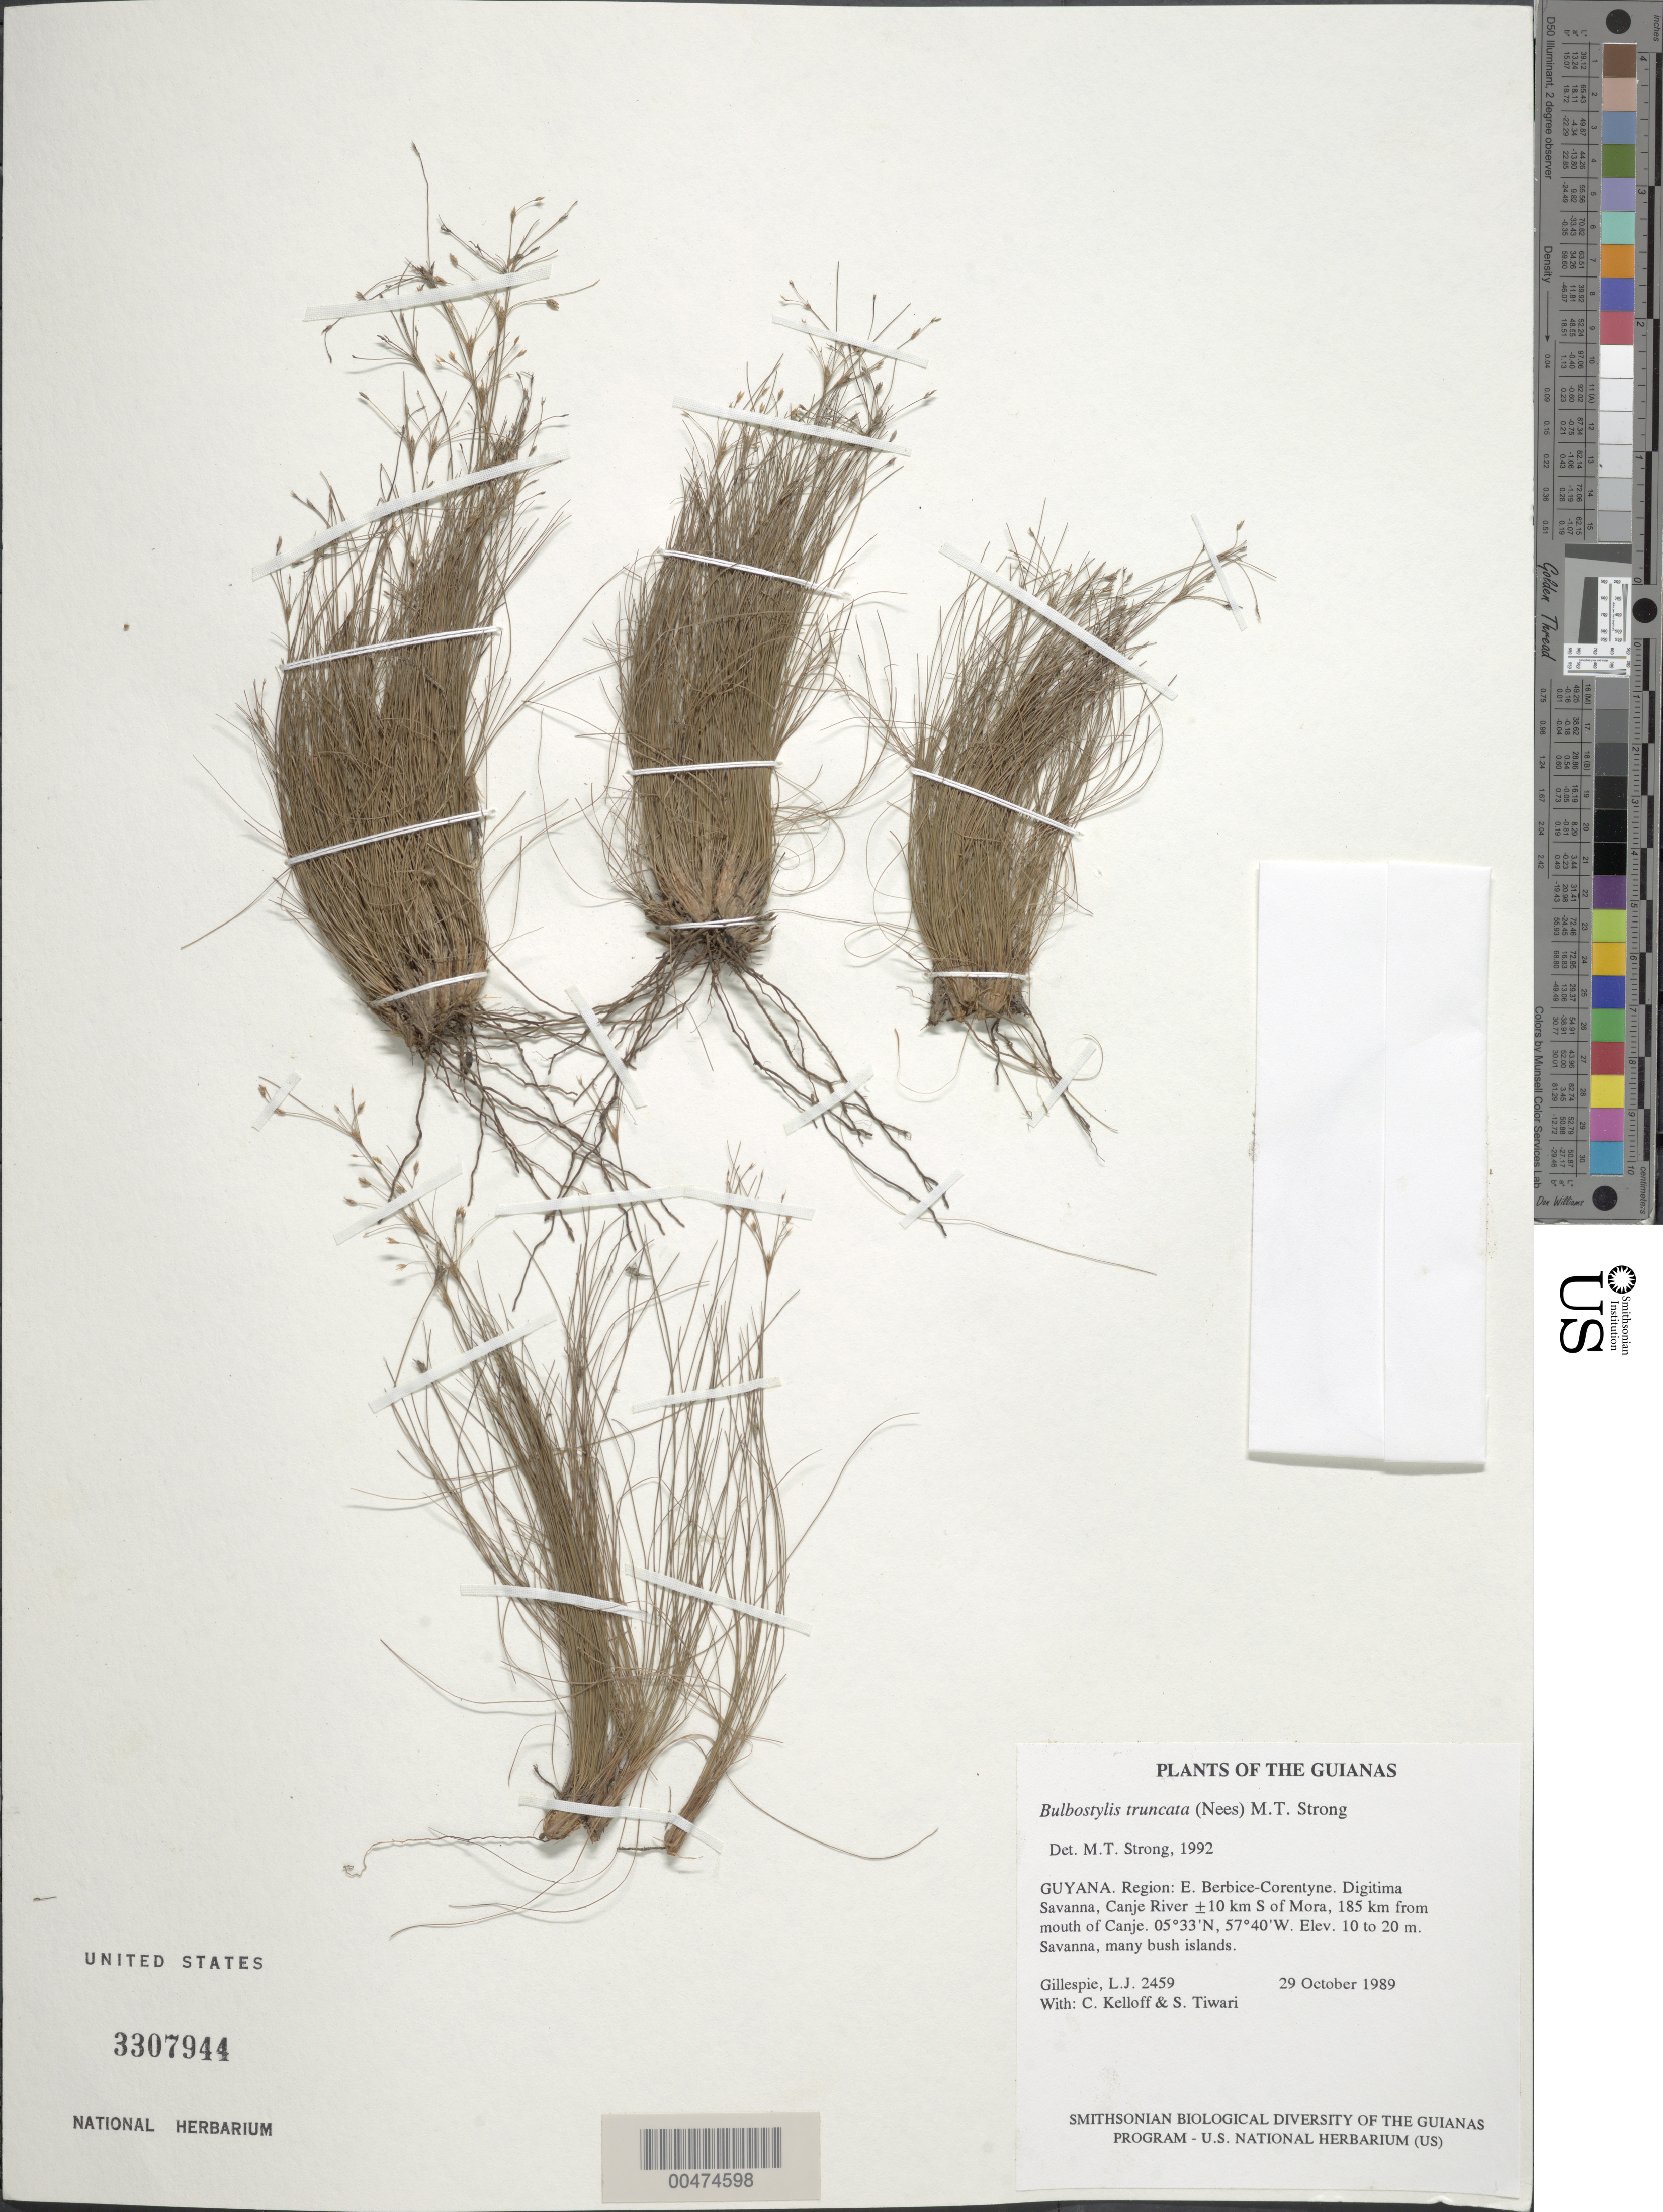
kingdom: Plantae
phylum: Tracheophyta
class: Liliopsida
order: Poales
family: Cyperaceae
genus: Bulbostylis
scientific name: Bulbostylis truncata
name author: (Nees) M.T. Strong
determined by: Strong, M. T., (US), Smithsonian Institution - National Museum of Natural History (UNITED STATES)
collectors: L. J. Gillespie, C. L. Kelloff & S. Tiwari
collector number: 2459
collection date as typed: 29 October 1989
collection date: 1989-10-29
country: Guyana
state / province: E. Berbice-Corentyne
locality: Digitima Savanna, Canje River ±20 km S of Mora, 185 km from mouth of Canje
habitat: Savanna, many bush islands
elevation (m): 10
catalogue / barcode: US 3307944